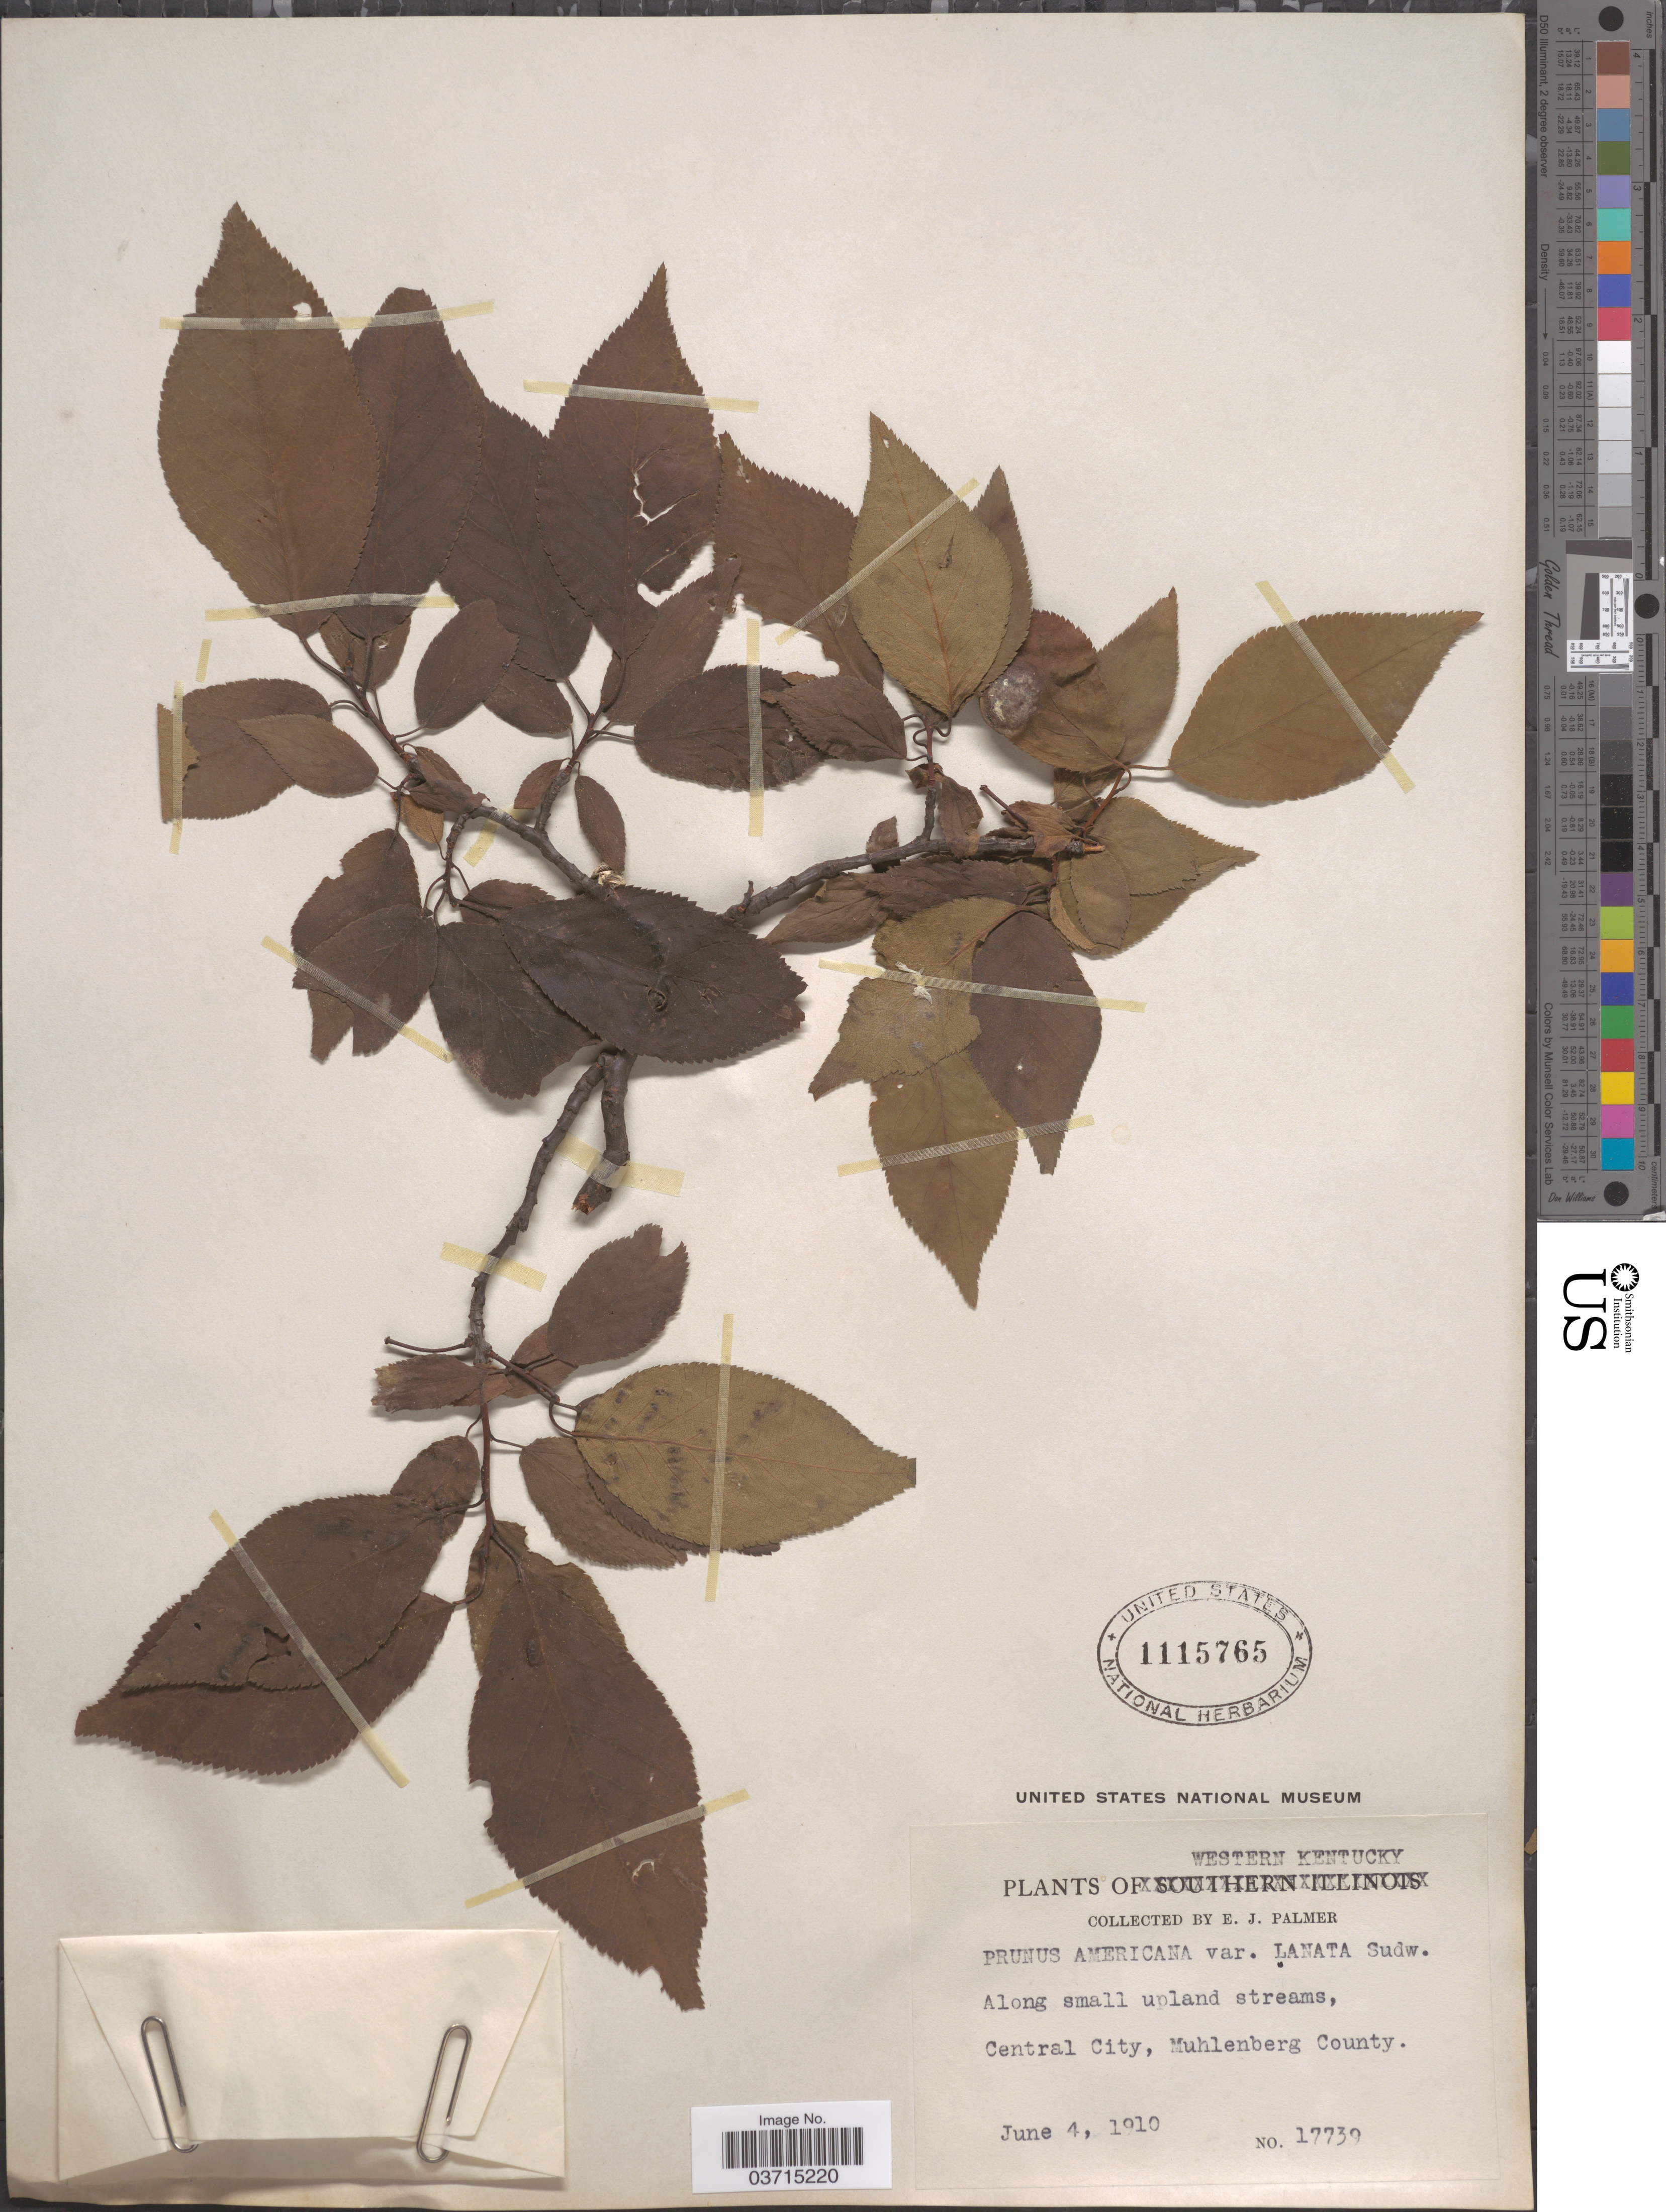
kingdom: Plantae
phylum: Tracheophyta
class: Magnoliopsida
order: Rosales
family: Rosaceae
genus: Prunus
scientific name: Prunus americana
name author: Marshall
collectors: E. J. Palmer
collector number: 17739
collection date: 1910-06-04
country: United States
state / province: Kentucky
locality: Western Kentucky. Central City, Muhlenberg County.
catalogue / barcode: US 1115765